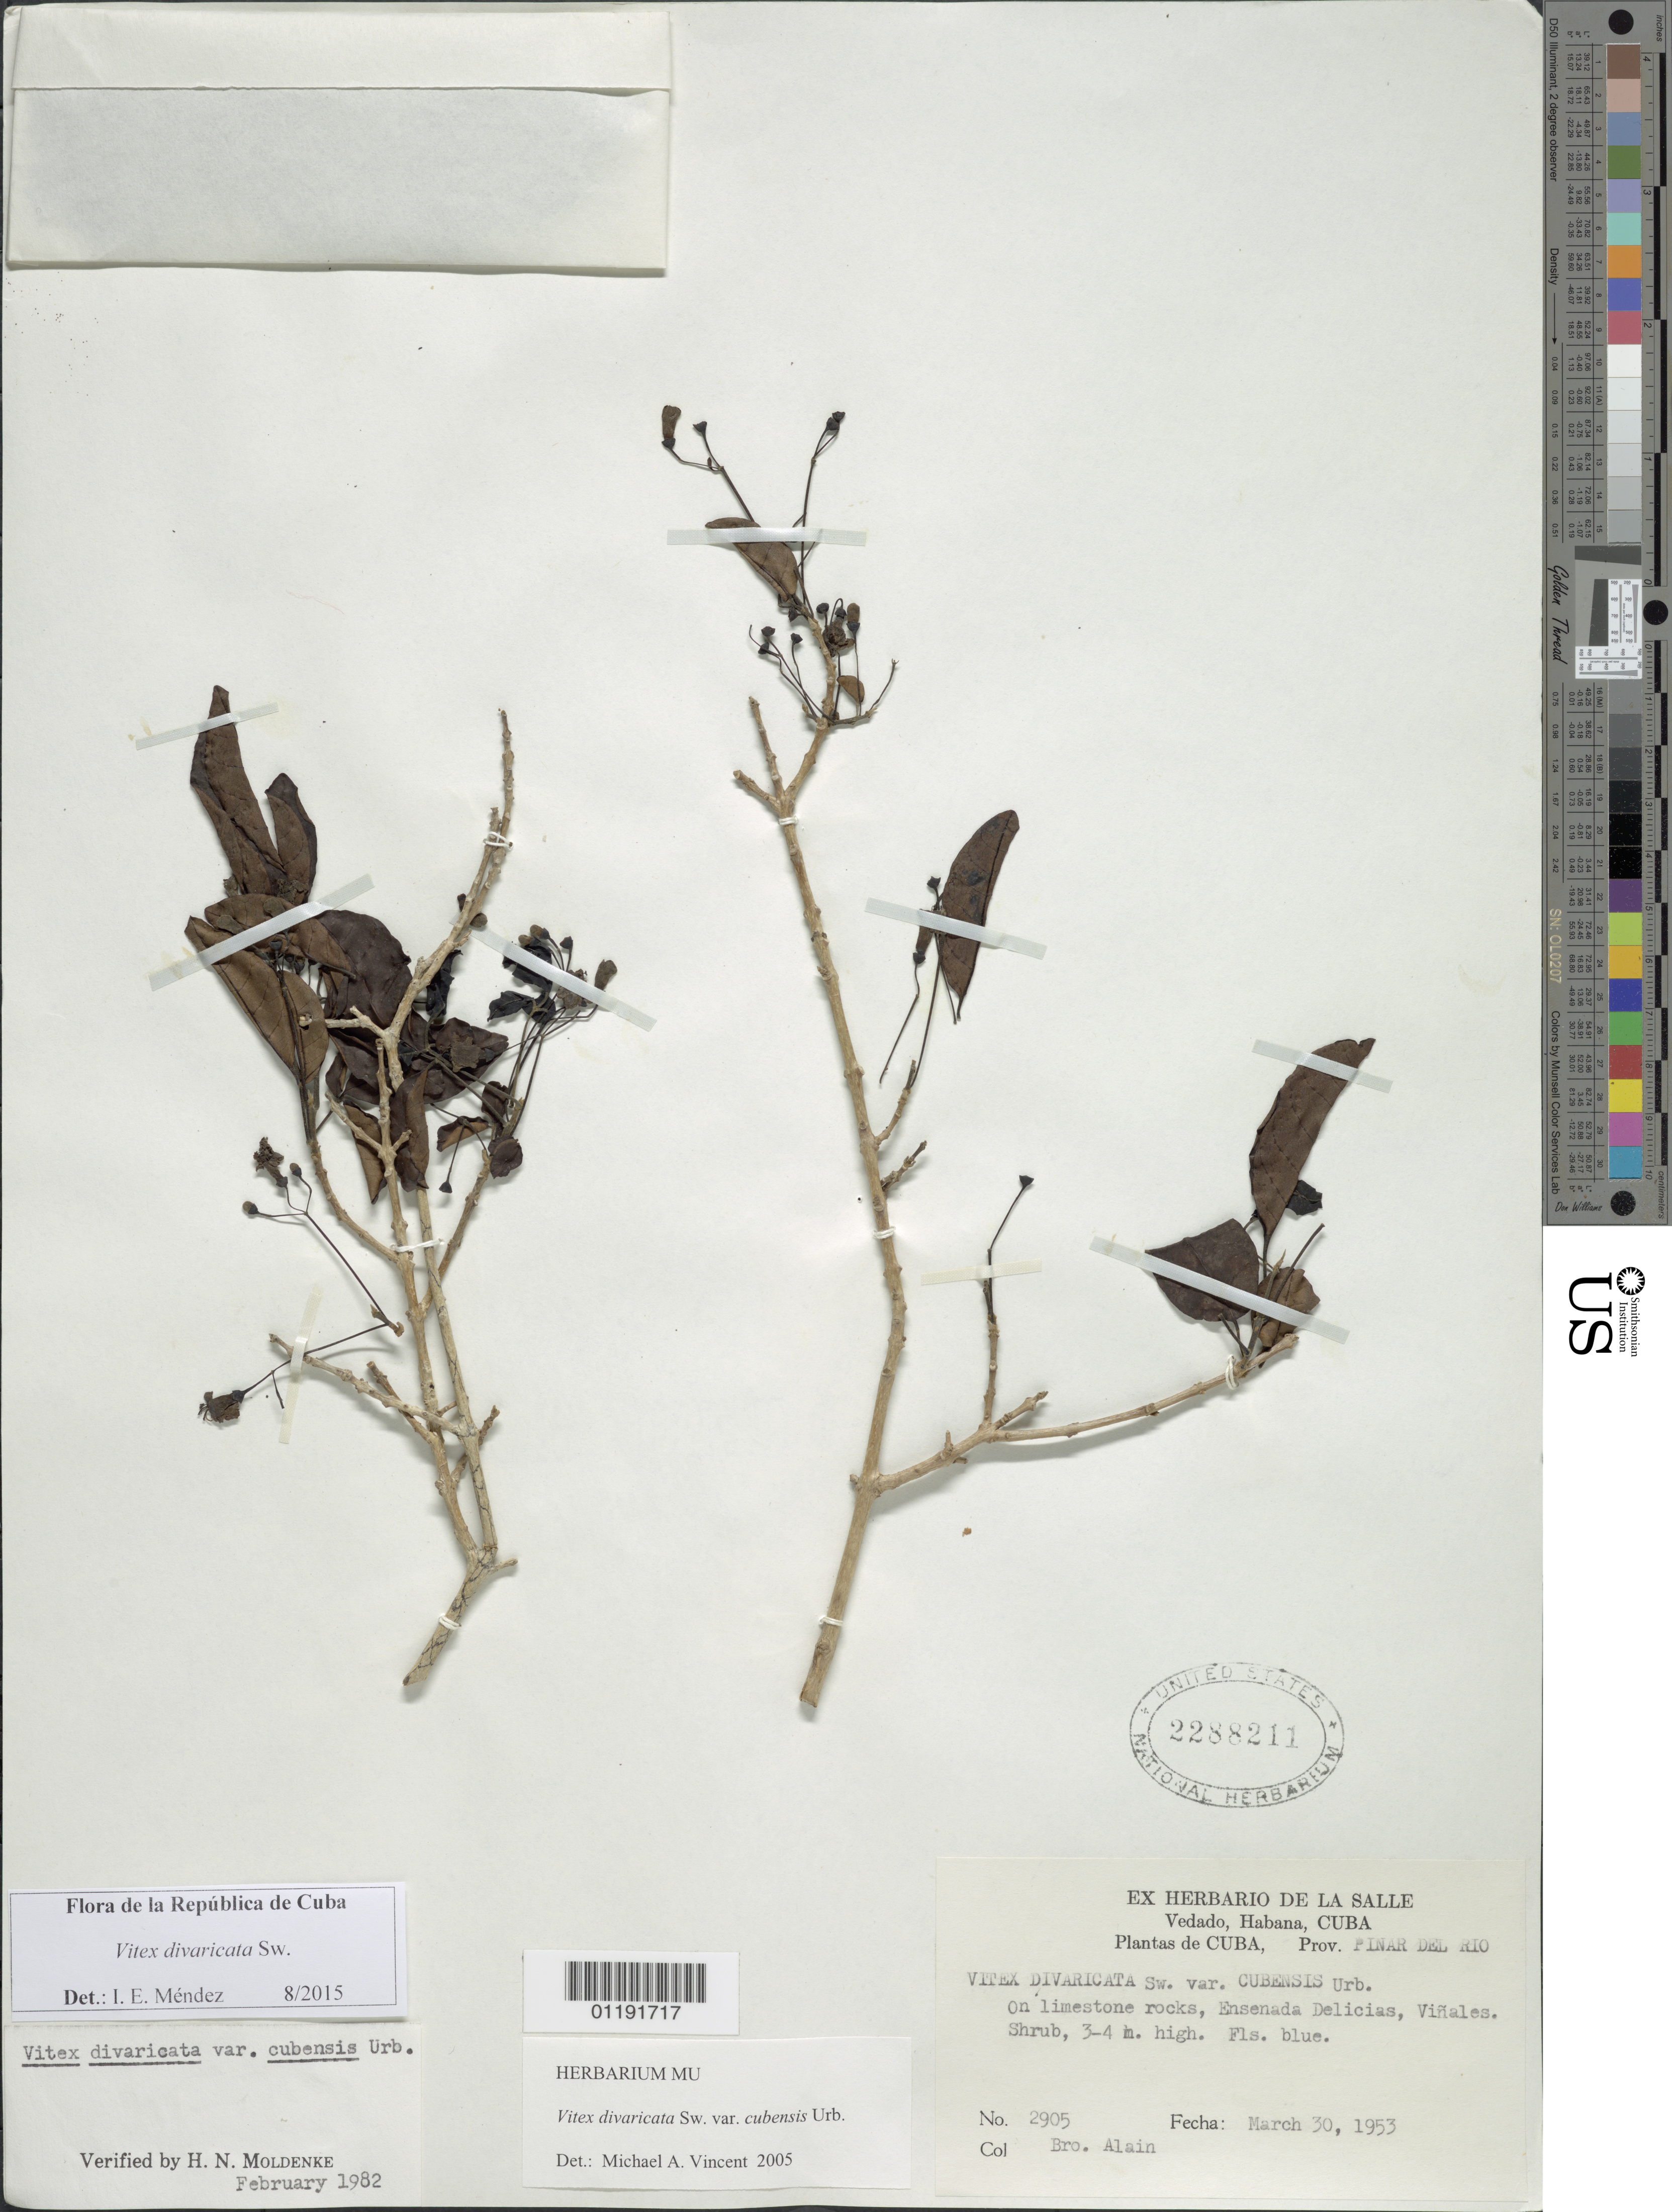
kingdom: Plantae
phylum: Tracheophyta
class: Magnoliopsida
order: Lamiales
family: Lamiaceae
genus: Vitex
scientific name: Vitex divaricata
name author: Sw.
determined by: Méndez, I. E.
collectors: A. H. Liogier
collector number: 2905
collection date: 1953-03-30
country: Cuba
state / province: Pinar del Rio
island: Cuba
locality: Vinales, Ensenada Delicias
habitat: On limestone rocks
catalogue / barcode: US 2288211